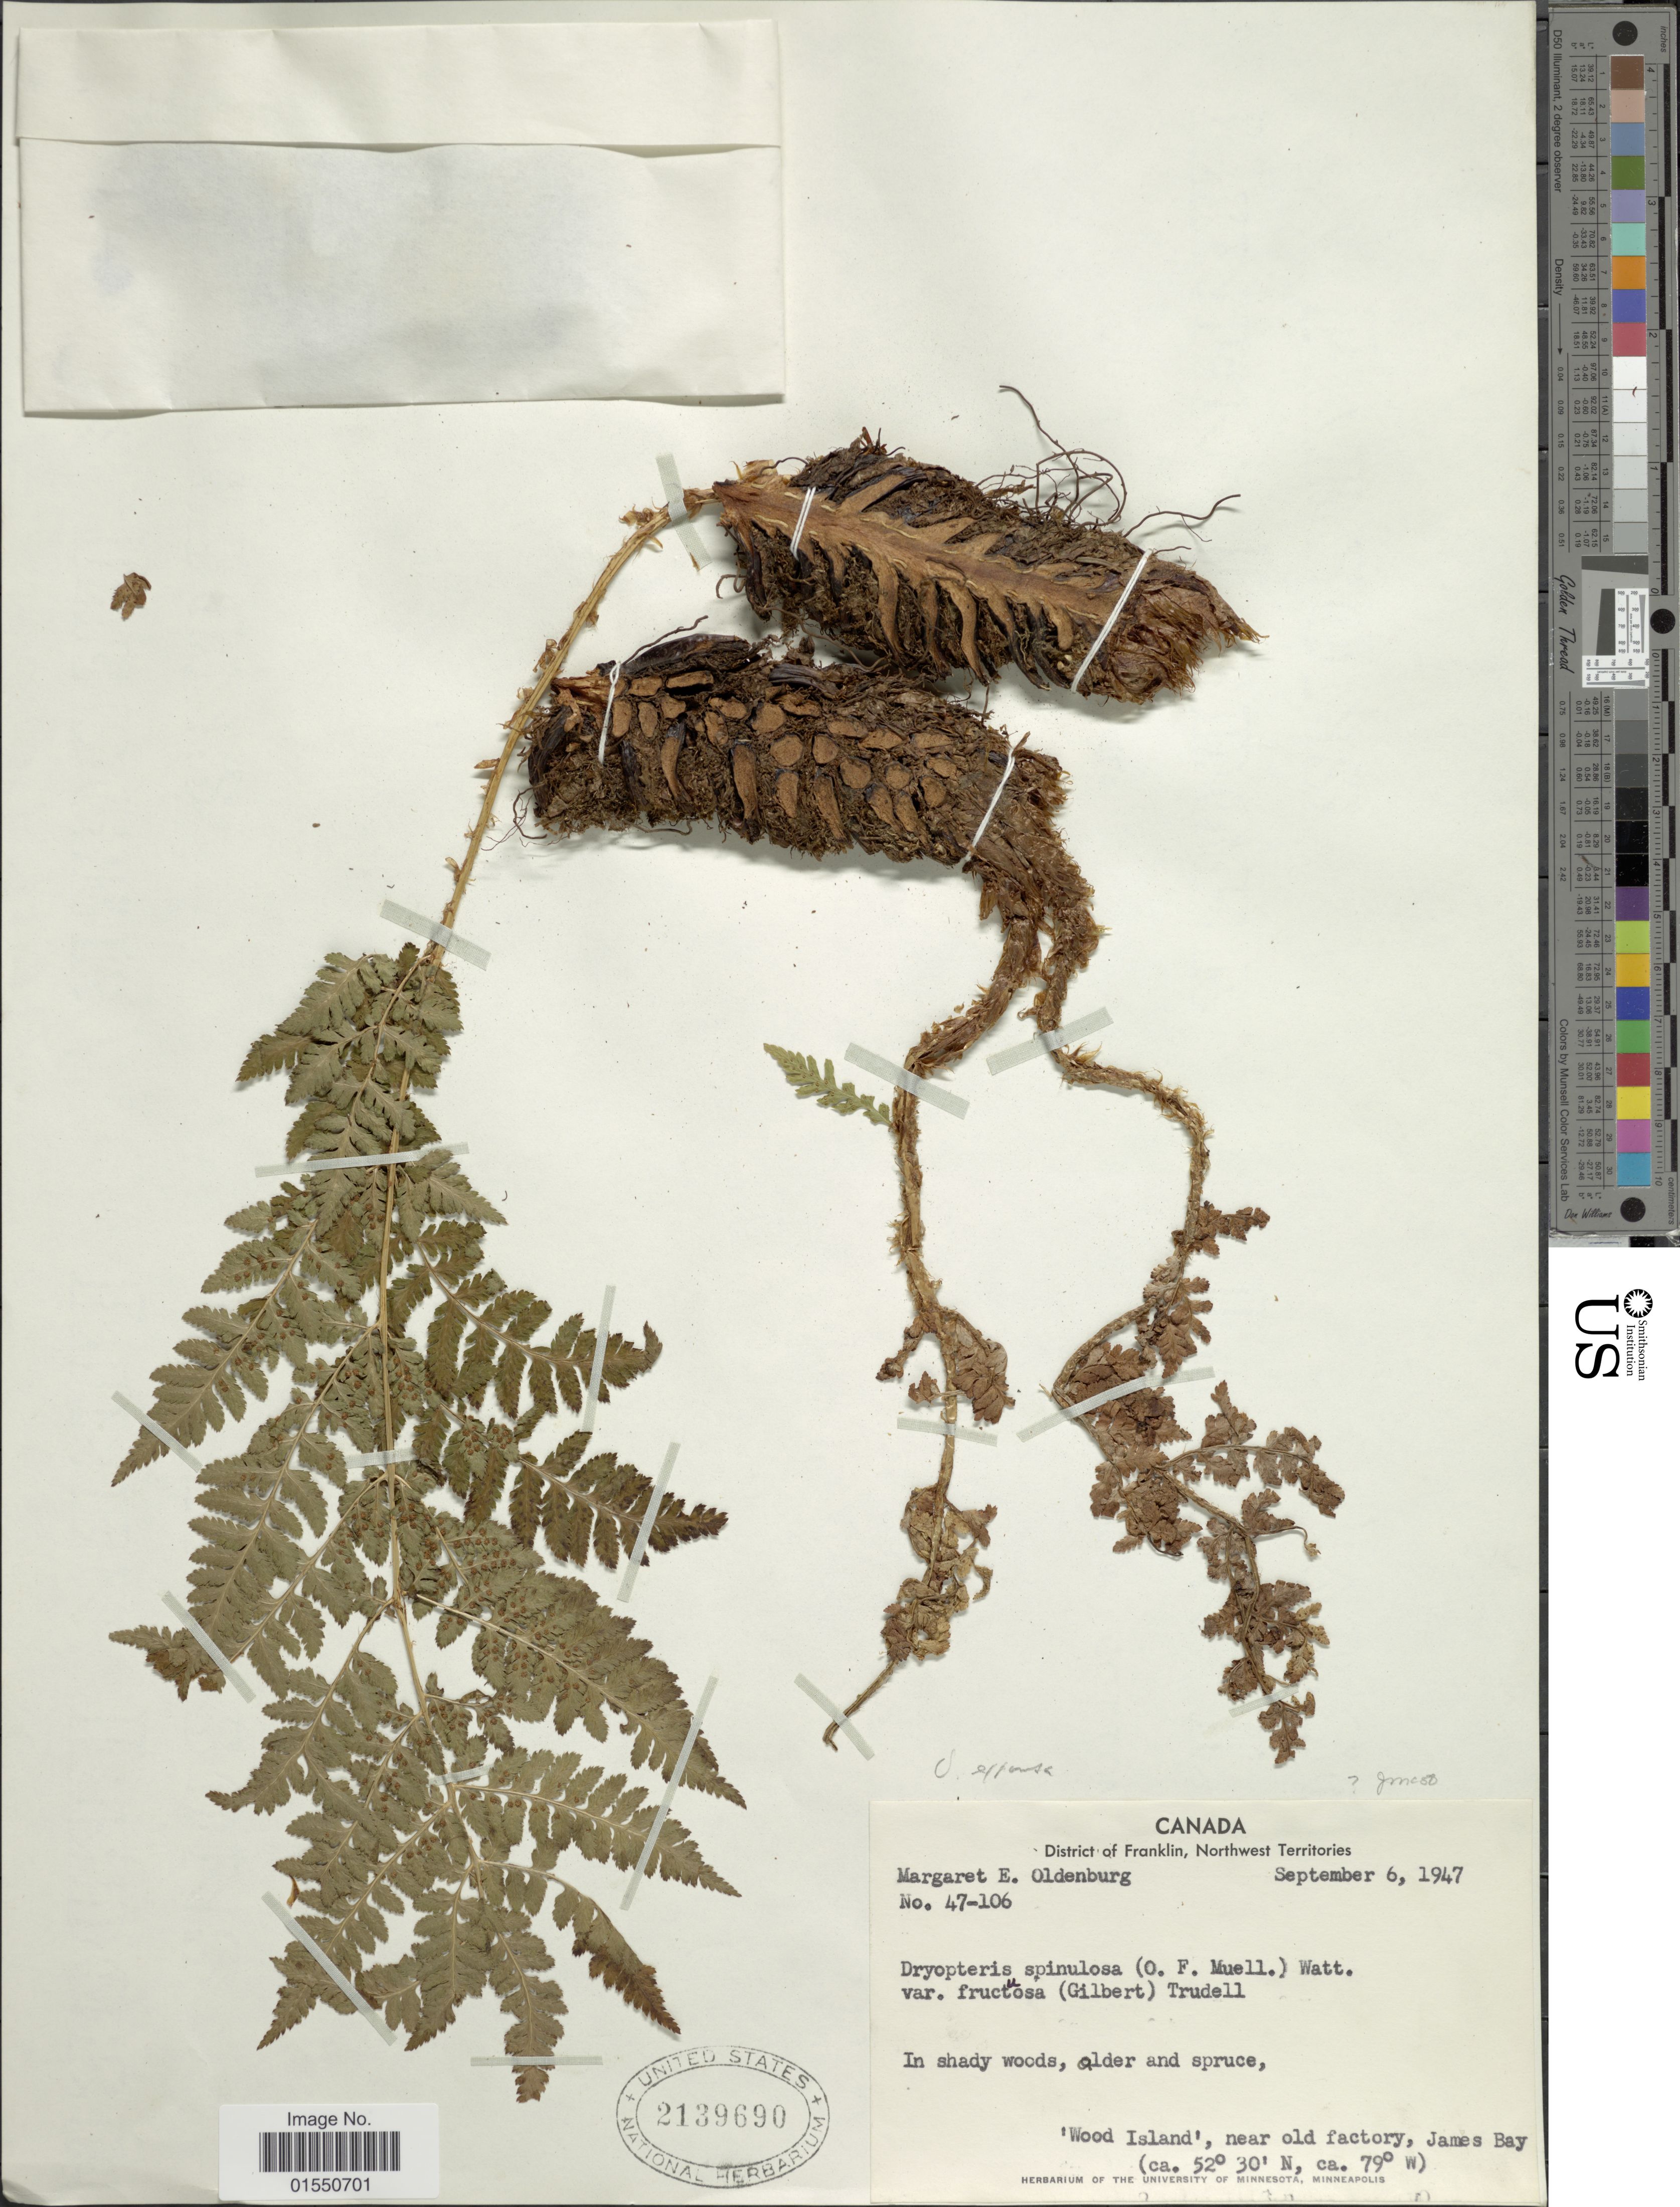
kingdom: Plantae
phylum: Tracheophyta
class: Polypodiopsida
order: Polypodiales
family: Dryopteridaceae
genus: Dryopteris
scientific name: Dryopteris expansa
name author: (C. Presl) Fraser-Jenk. & Jermy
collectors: M. Oldenburg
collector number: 47106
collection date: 1947-09-06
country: Canada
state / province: Northwest Territories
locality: District of Franklin, Northwest Territories, "Wood Island", near old factory, James Bay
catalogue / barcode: US 2139690